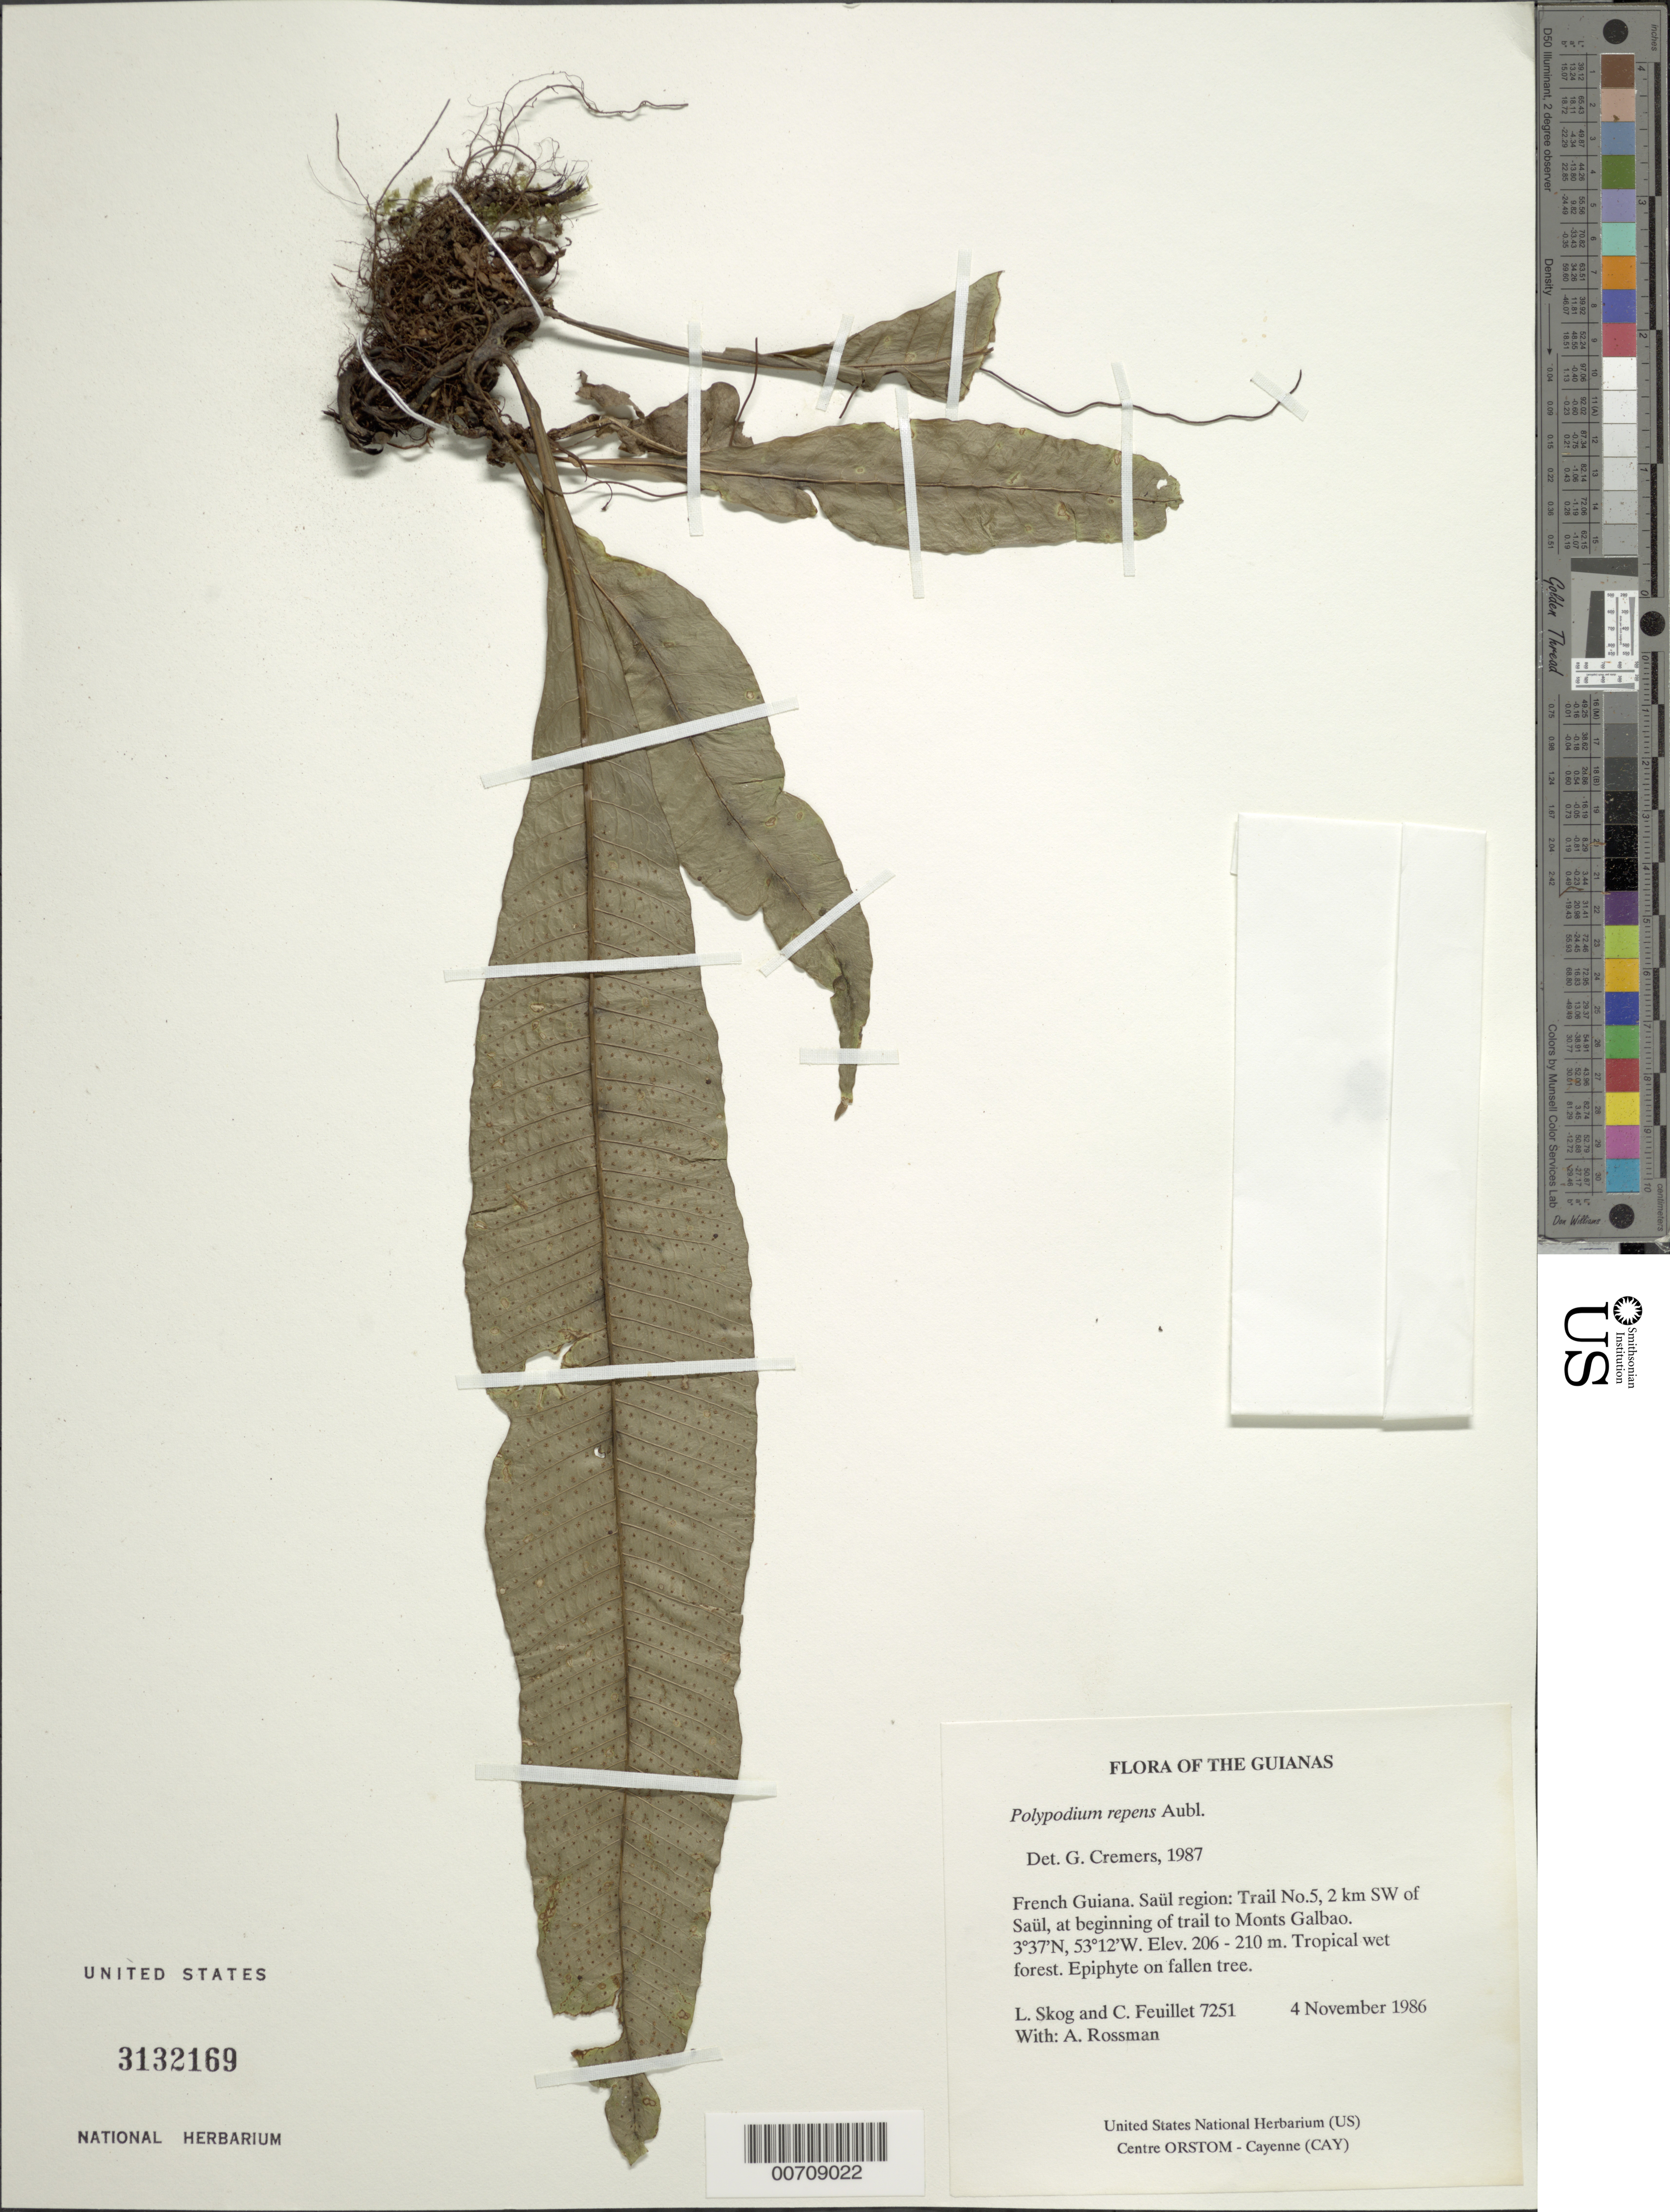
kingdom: Plantae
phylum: Tracheophyta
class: Polypodiopsida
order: Polypodiales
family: Polypodiaceae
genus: Campyloneurum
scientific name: Campyloneurum repens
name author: (Aubl.) C. Presl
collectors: L. E. Skog, C. Feuillet & A. Rossman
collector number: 7251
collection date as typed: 4 November 1986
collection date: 1986-11-04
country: French Guiana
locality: Trail No.5, 2 km SW of Saül, at beginning of trail to Monts Galbao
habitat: Tropical wet forest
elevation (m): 206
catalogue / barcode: US 3132169